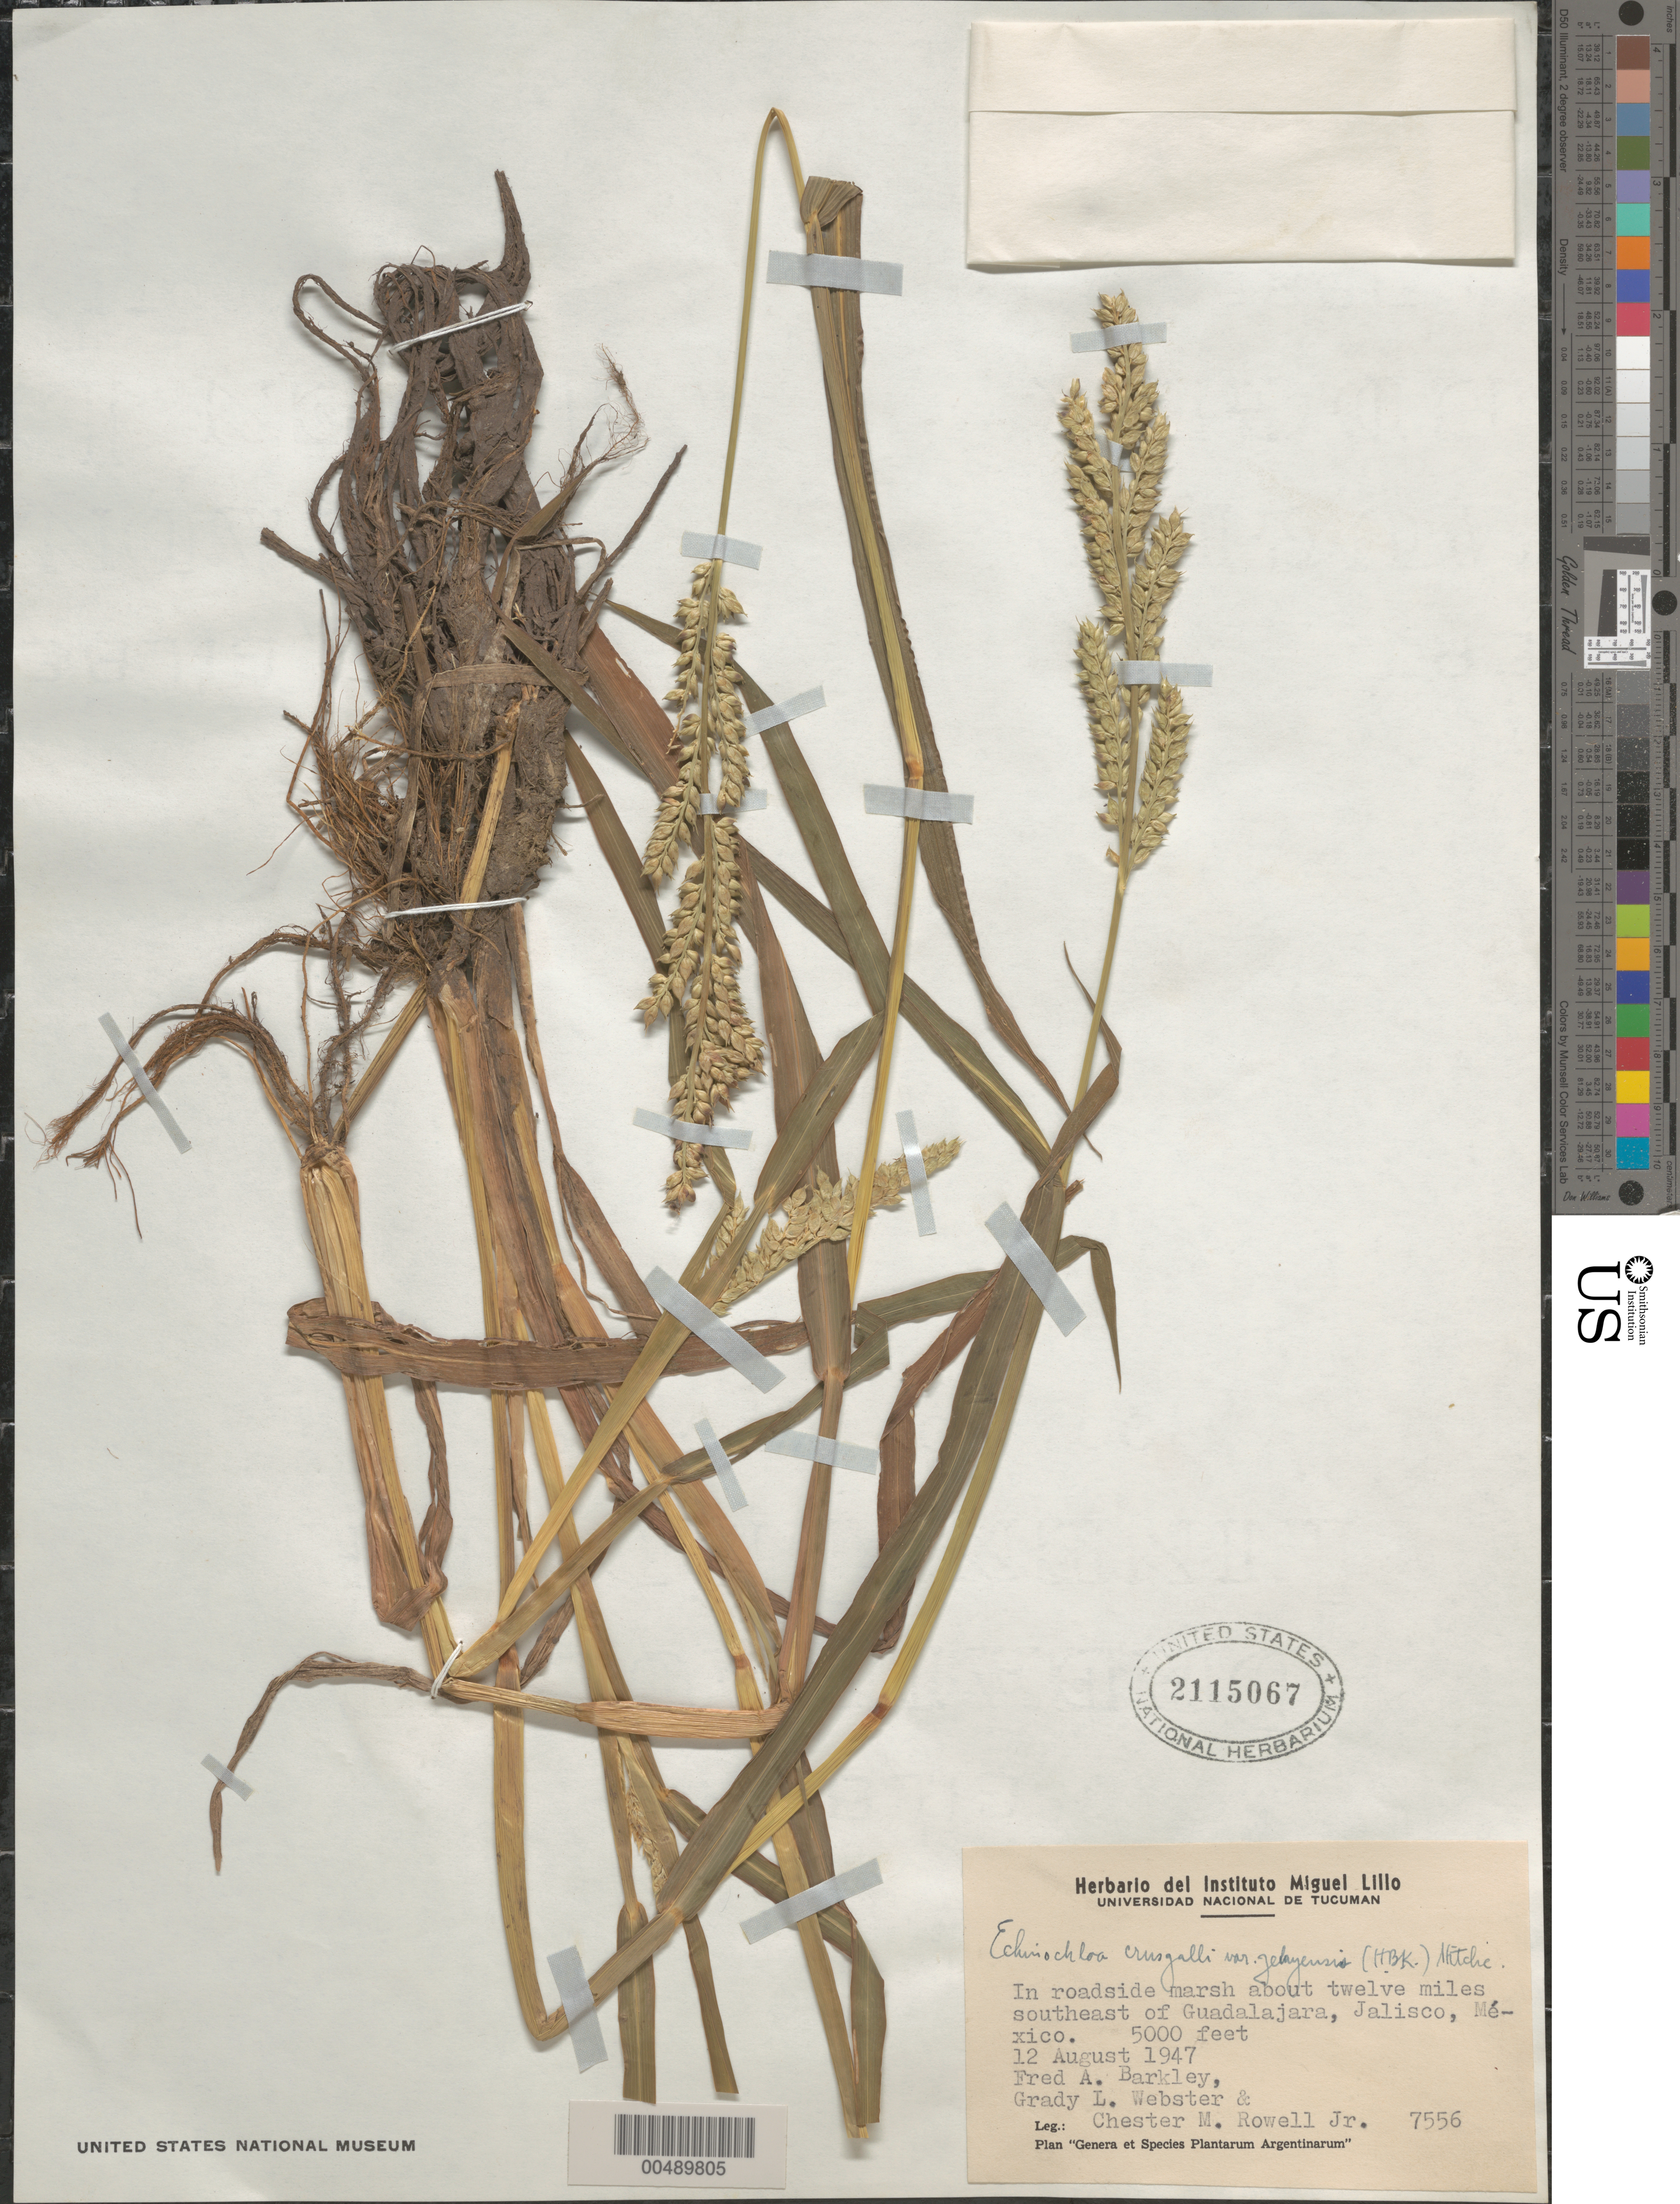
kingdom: Plantae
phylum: Tracheophyta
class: Liliopsida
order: Poales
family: Poaceae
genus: Echinochloa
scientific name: Echinochloa crus-galli var. zelayensis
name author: (Kunth) Hitchc.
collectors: C. M. Rowell, F. A. Barkley & G. L. Webster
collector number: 7556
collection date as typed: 12 Aug 1947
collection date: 1947-08-12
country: Mexico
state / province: Jalisco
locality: About 12 mi SE of Guadalajara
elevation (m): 1524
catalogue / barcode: US 2115067